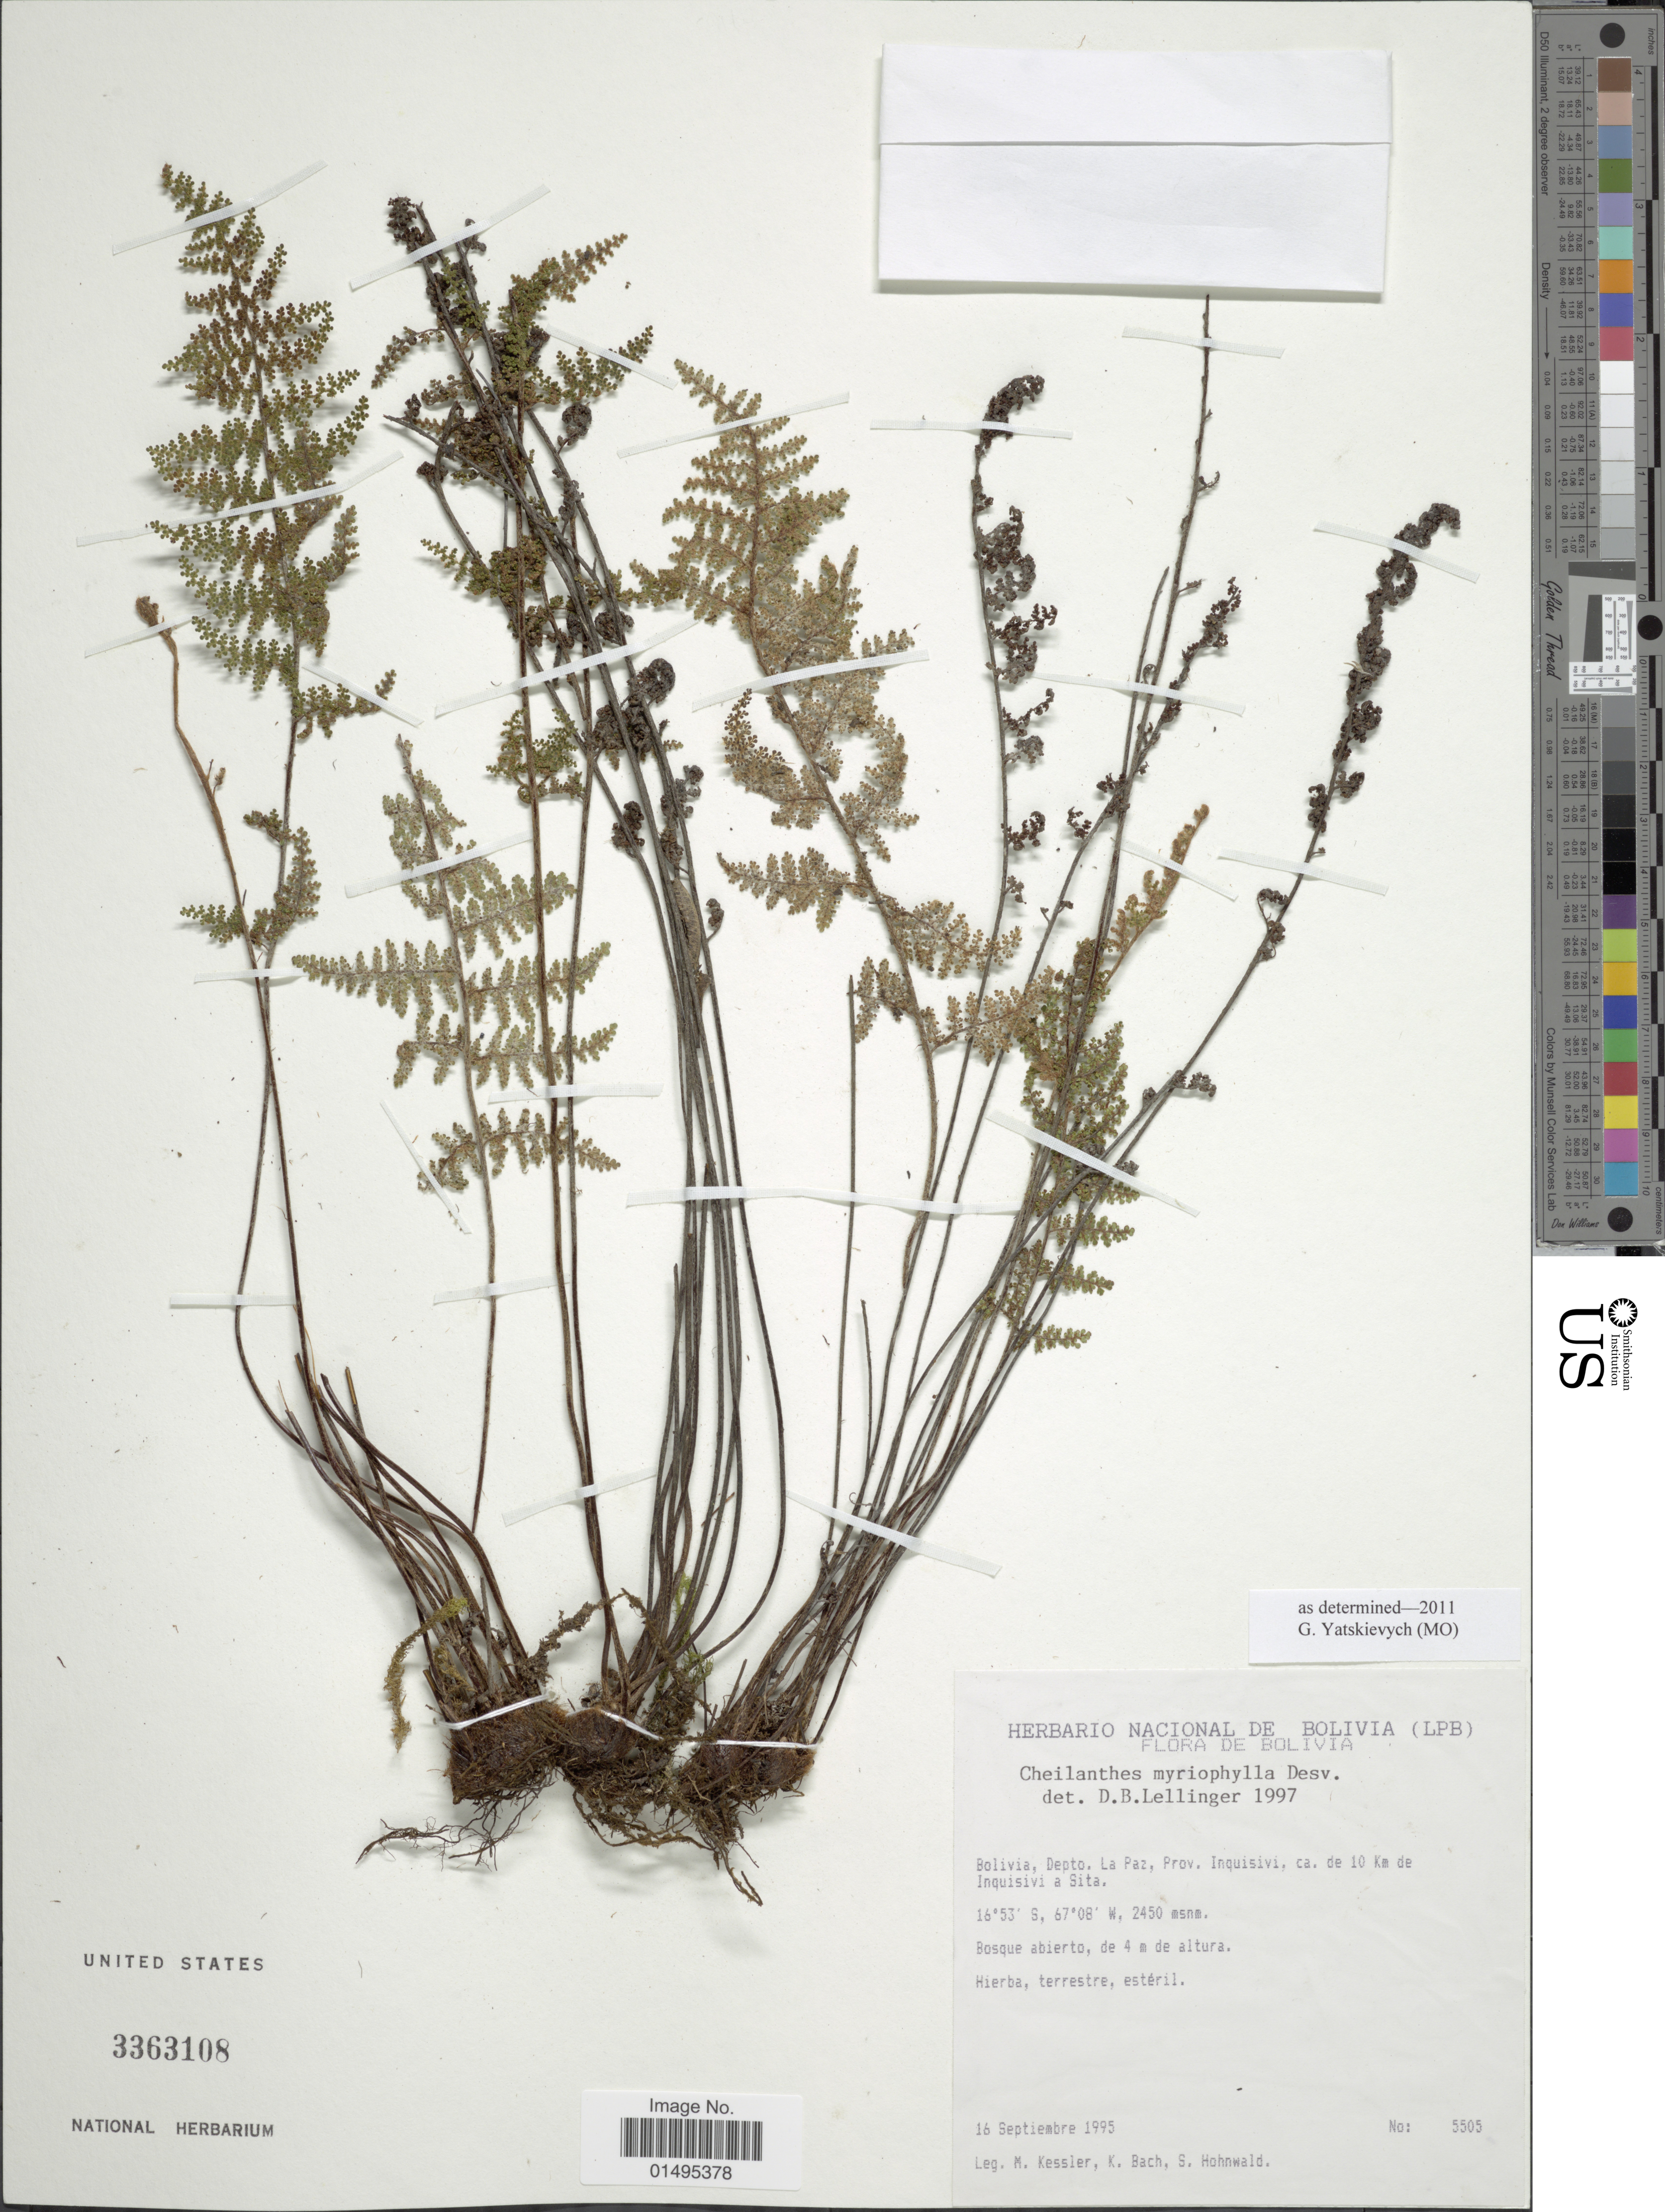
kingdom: Plantae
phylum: Tracheophyta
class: Polypodiopsida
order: Polypodiales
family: Pteridaceae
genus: Myriopteris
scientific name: Myriopteris myriophylla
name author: (Desv.) J. Sm.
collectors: M. Kessler, K. Bach & S. Hohnwald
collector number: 5505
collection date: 1995-09-16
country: Bolivia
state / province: La Paz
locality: Bolivia, Depto. La Paz. Inquisivi, ca. de 10 Km de Inquisivi a Sita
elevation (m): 2450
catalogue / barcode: US 3363108